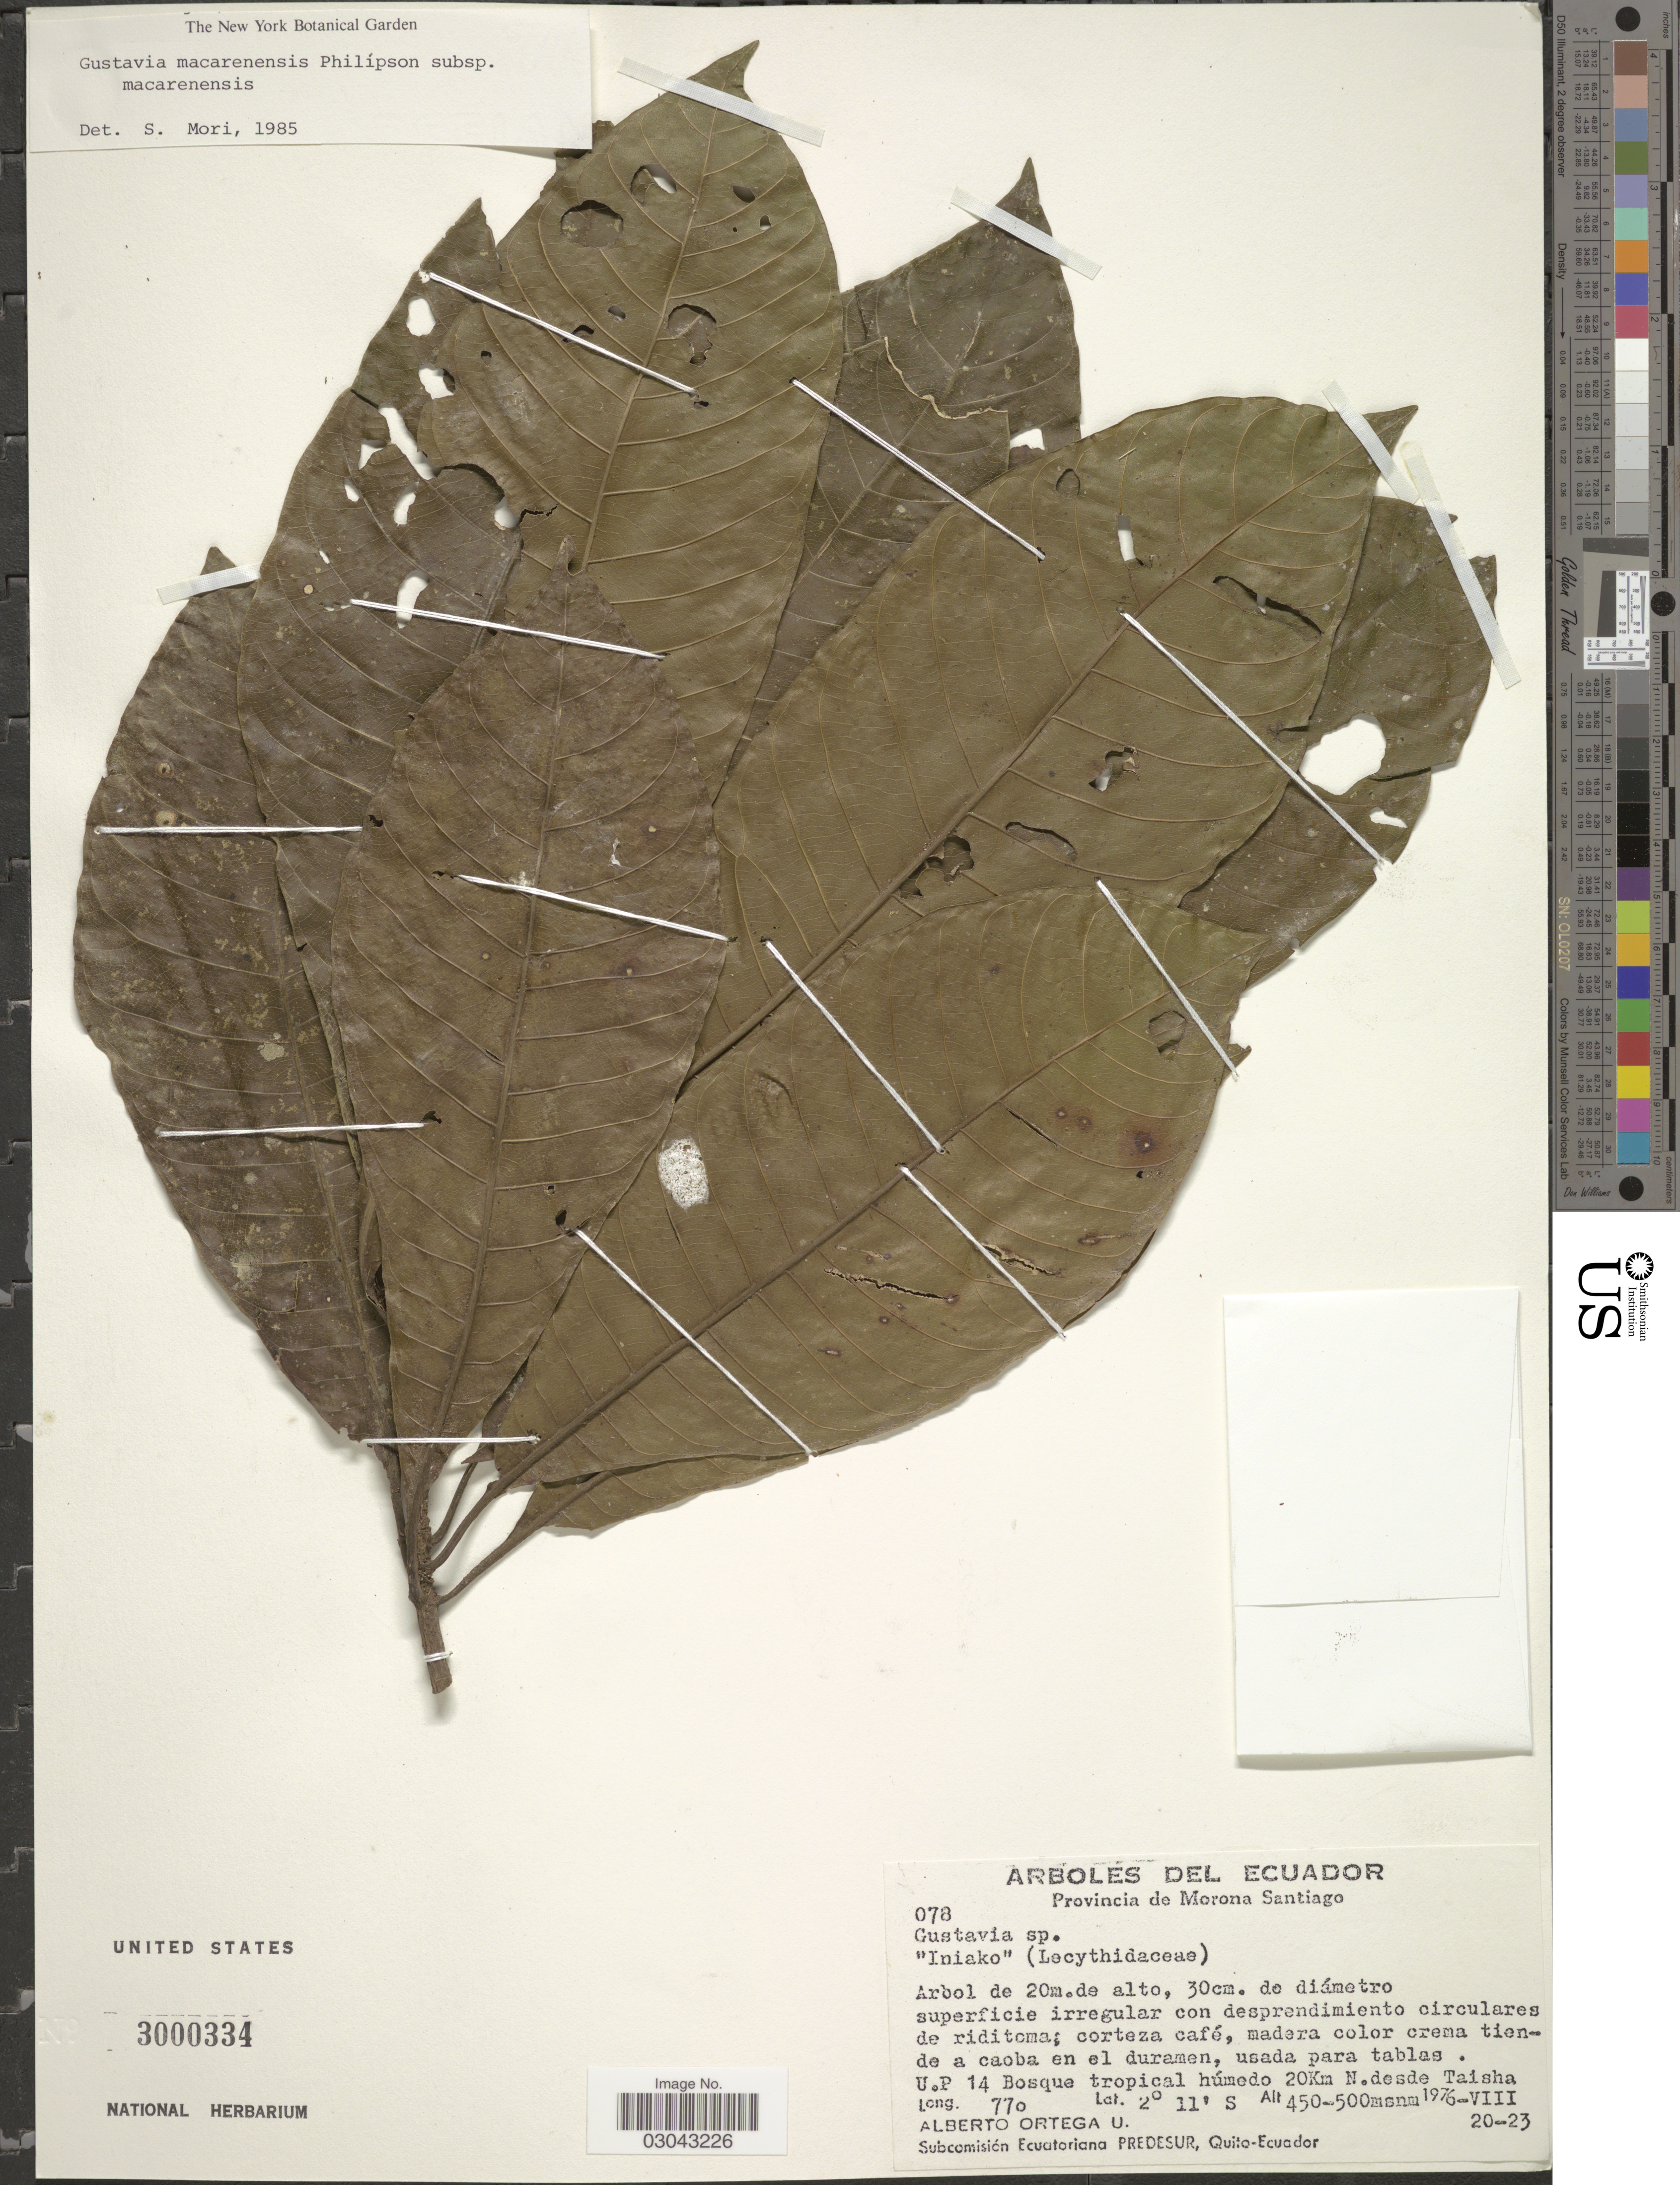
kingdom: Plantae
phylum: Tracheophyta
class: Magnoliopsida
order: Ericales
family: Lecythidaceae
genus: Gustavia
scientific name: Gustavia macarenensis subsp. macarenensis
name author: Philipson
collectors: A. T. Ortega U.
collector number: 078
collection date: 1976-08-20/1976-08-23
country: Ecuador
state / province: Morona-Santiago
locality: U.P. 14 Bosque tropical húmedo 20Km N. desde Taisha.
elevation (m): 450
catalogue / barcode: US 3000334